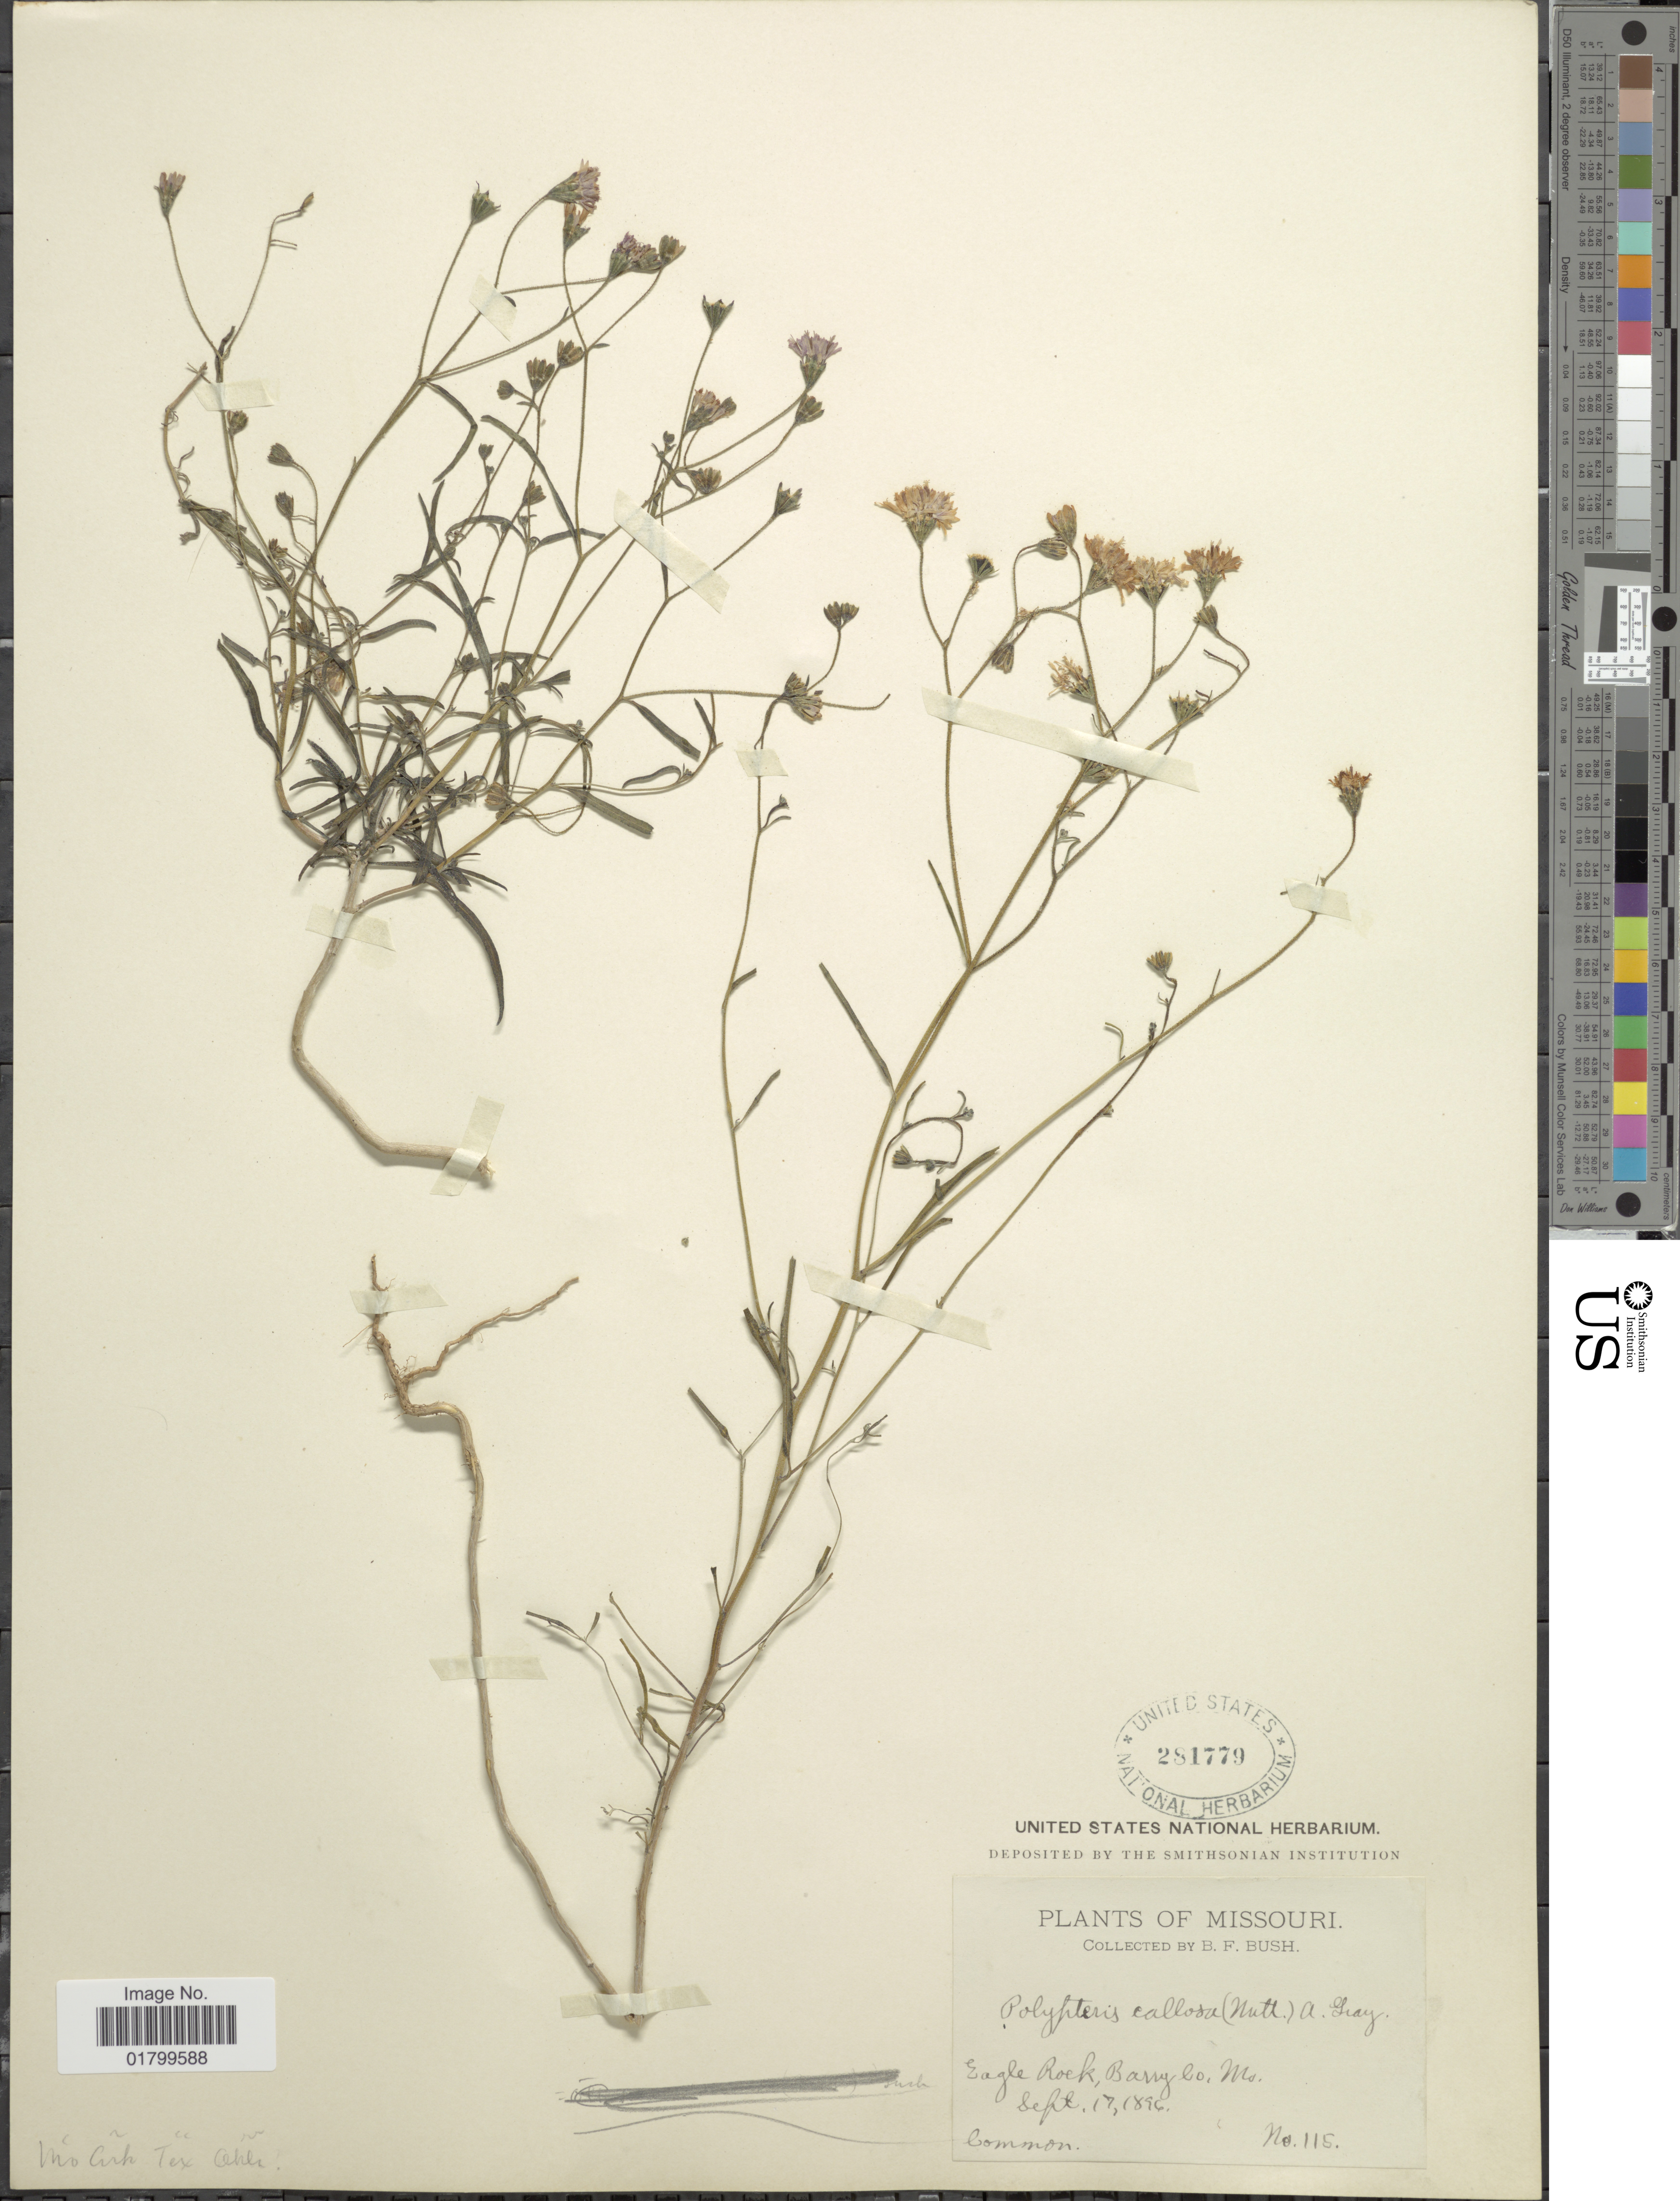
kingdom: Plantae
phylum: Tracheophyta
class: Magnoliopsida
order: Asterales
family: Asteraceae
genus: Palafoxia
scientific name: Palafoxia callosa var. callosa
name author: (Nutt.) Torr. & A. Gray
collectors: B. F. Bush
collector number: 115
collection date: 1896-09-17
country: United States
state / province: Missouri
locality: Eagle Rock, Barry Co.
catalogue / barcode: US 281779